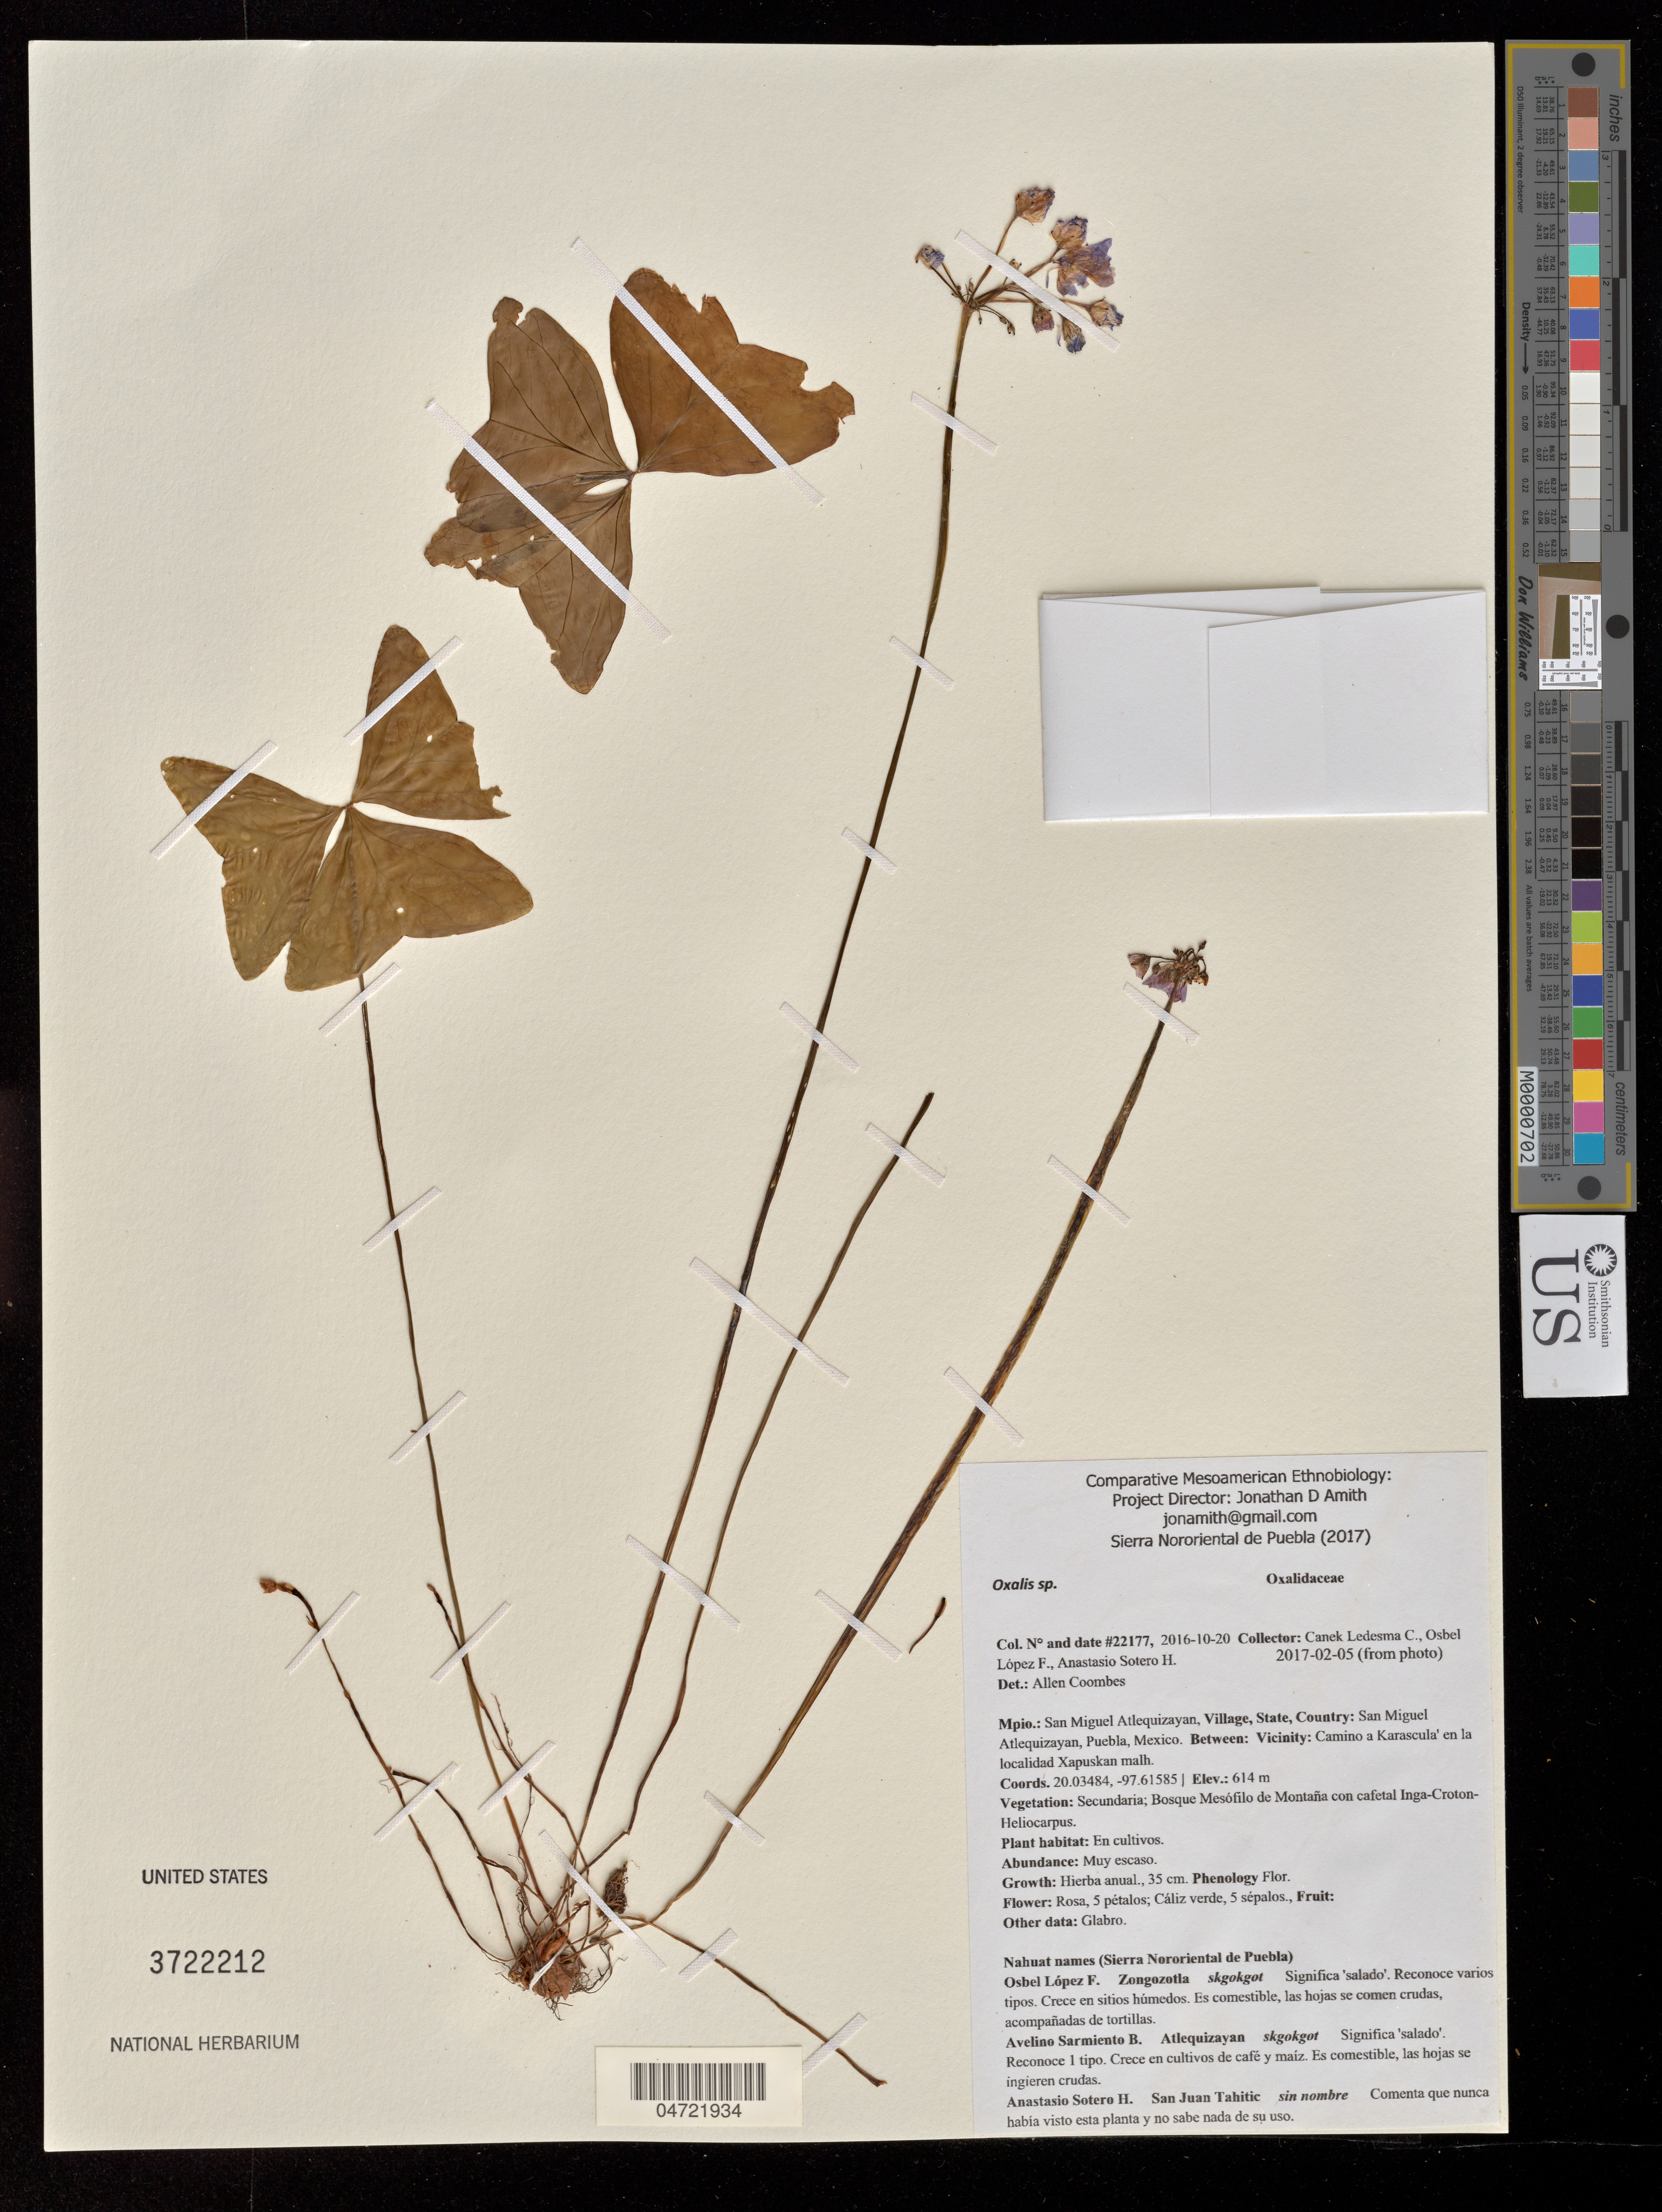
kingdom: Plantae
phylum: Tracheophyta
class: Magnoliopsida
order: Oxalidales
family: Oxalidaceae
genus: Oxalis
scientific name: Oxalis sp.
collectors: Canek Ledesma C., O. Lopez Francisco & A. Sotero H.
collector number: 22177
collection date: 2016-10-20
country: México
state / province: Puebla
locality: San Miquel Atlequizayan, camino a Karascula' en la localidad Xapuskan malh.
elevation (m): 614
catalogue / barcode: US 3722212